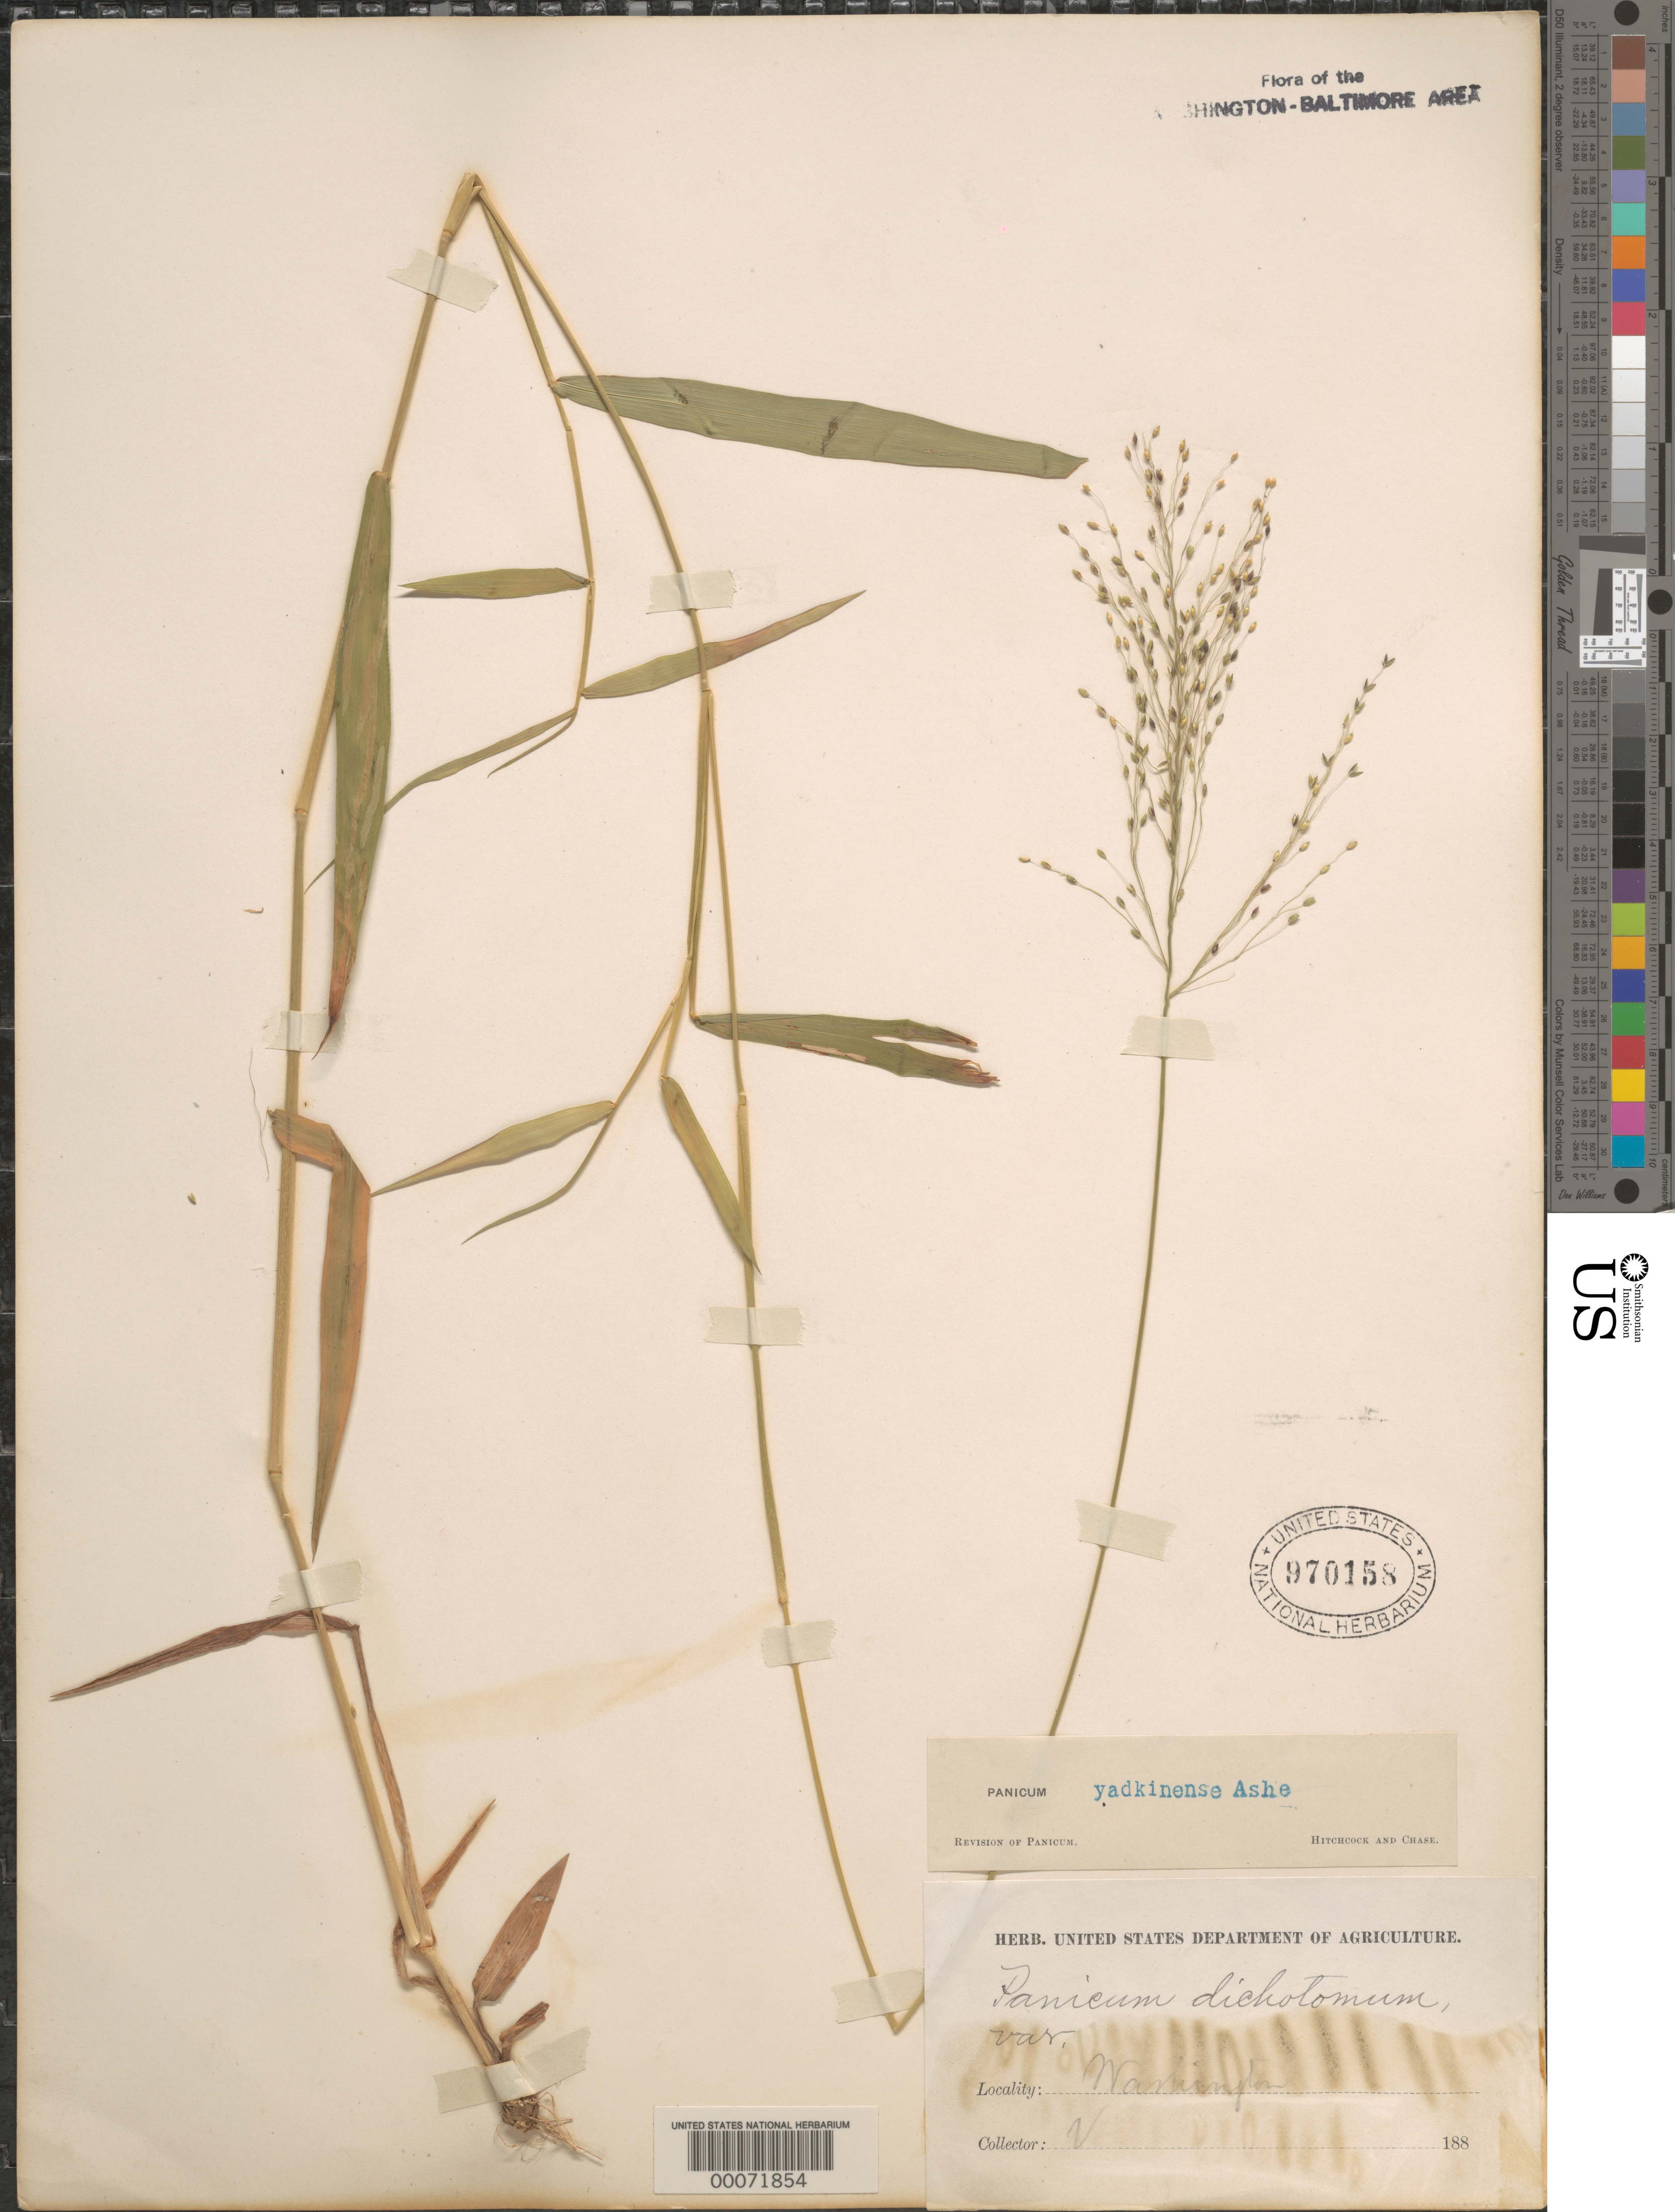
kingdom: Plantae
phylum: Tracheophyta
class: Liliopsida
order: Poales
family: Poaceae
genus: Dichanthelium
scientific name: Dichanthelium dichotomum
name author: (L.) Gould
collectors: G. Vasey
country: United States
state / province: District of Columbia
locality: Washington, DC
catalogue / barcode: US 970158